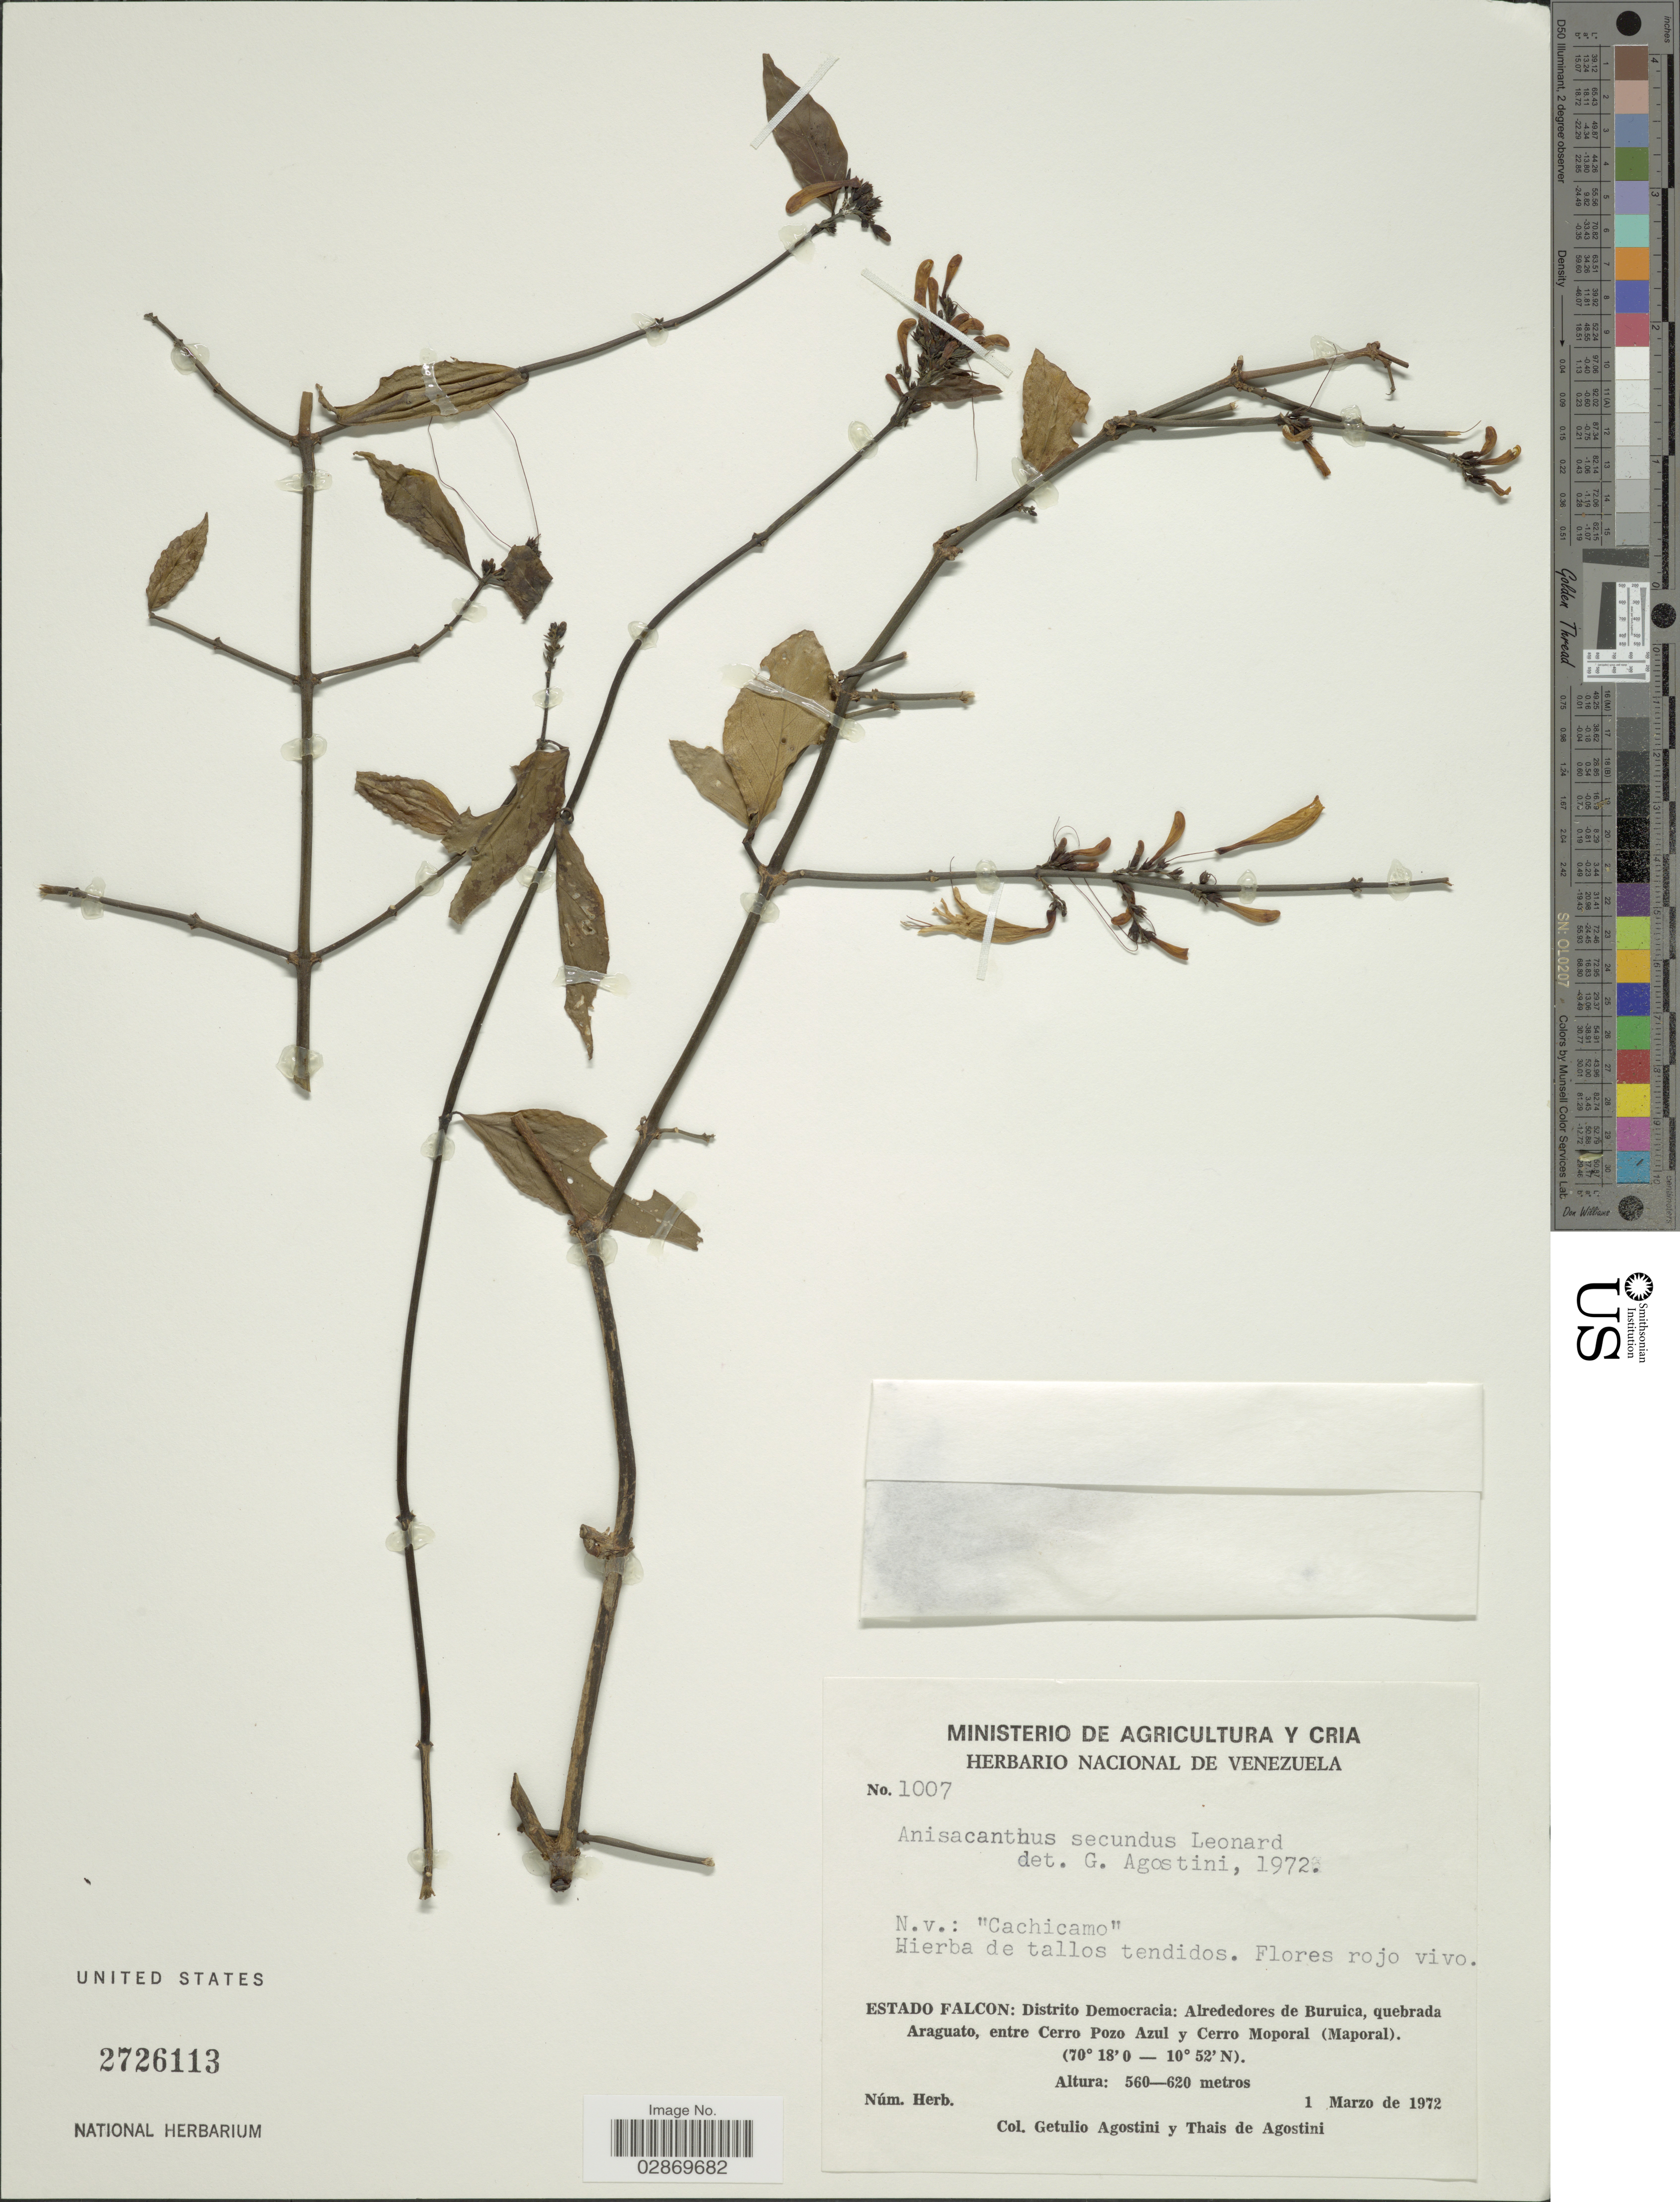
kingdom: Plantae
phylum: Tracheophyta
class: Magnoliopsida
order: Lamiales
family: Acanthaceae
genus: Anisacanthus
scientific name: Anisacanthus secundus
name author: Leonard in A.C. Sm.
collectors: G. Agostini & T. Agostini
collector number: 1007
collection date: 1972-03-01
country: Venezuela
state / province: Falcón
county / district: Democracia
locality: Distrito Democracia, Alrededores de Buruica, quebrada Araguato, entre Cerro Pozo Azul y Cerro Moporal (Maporal).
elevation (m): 560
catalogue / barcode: US 2726113